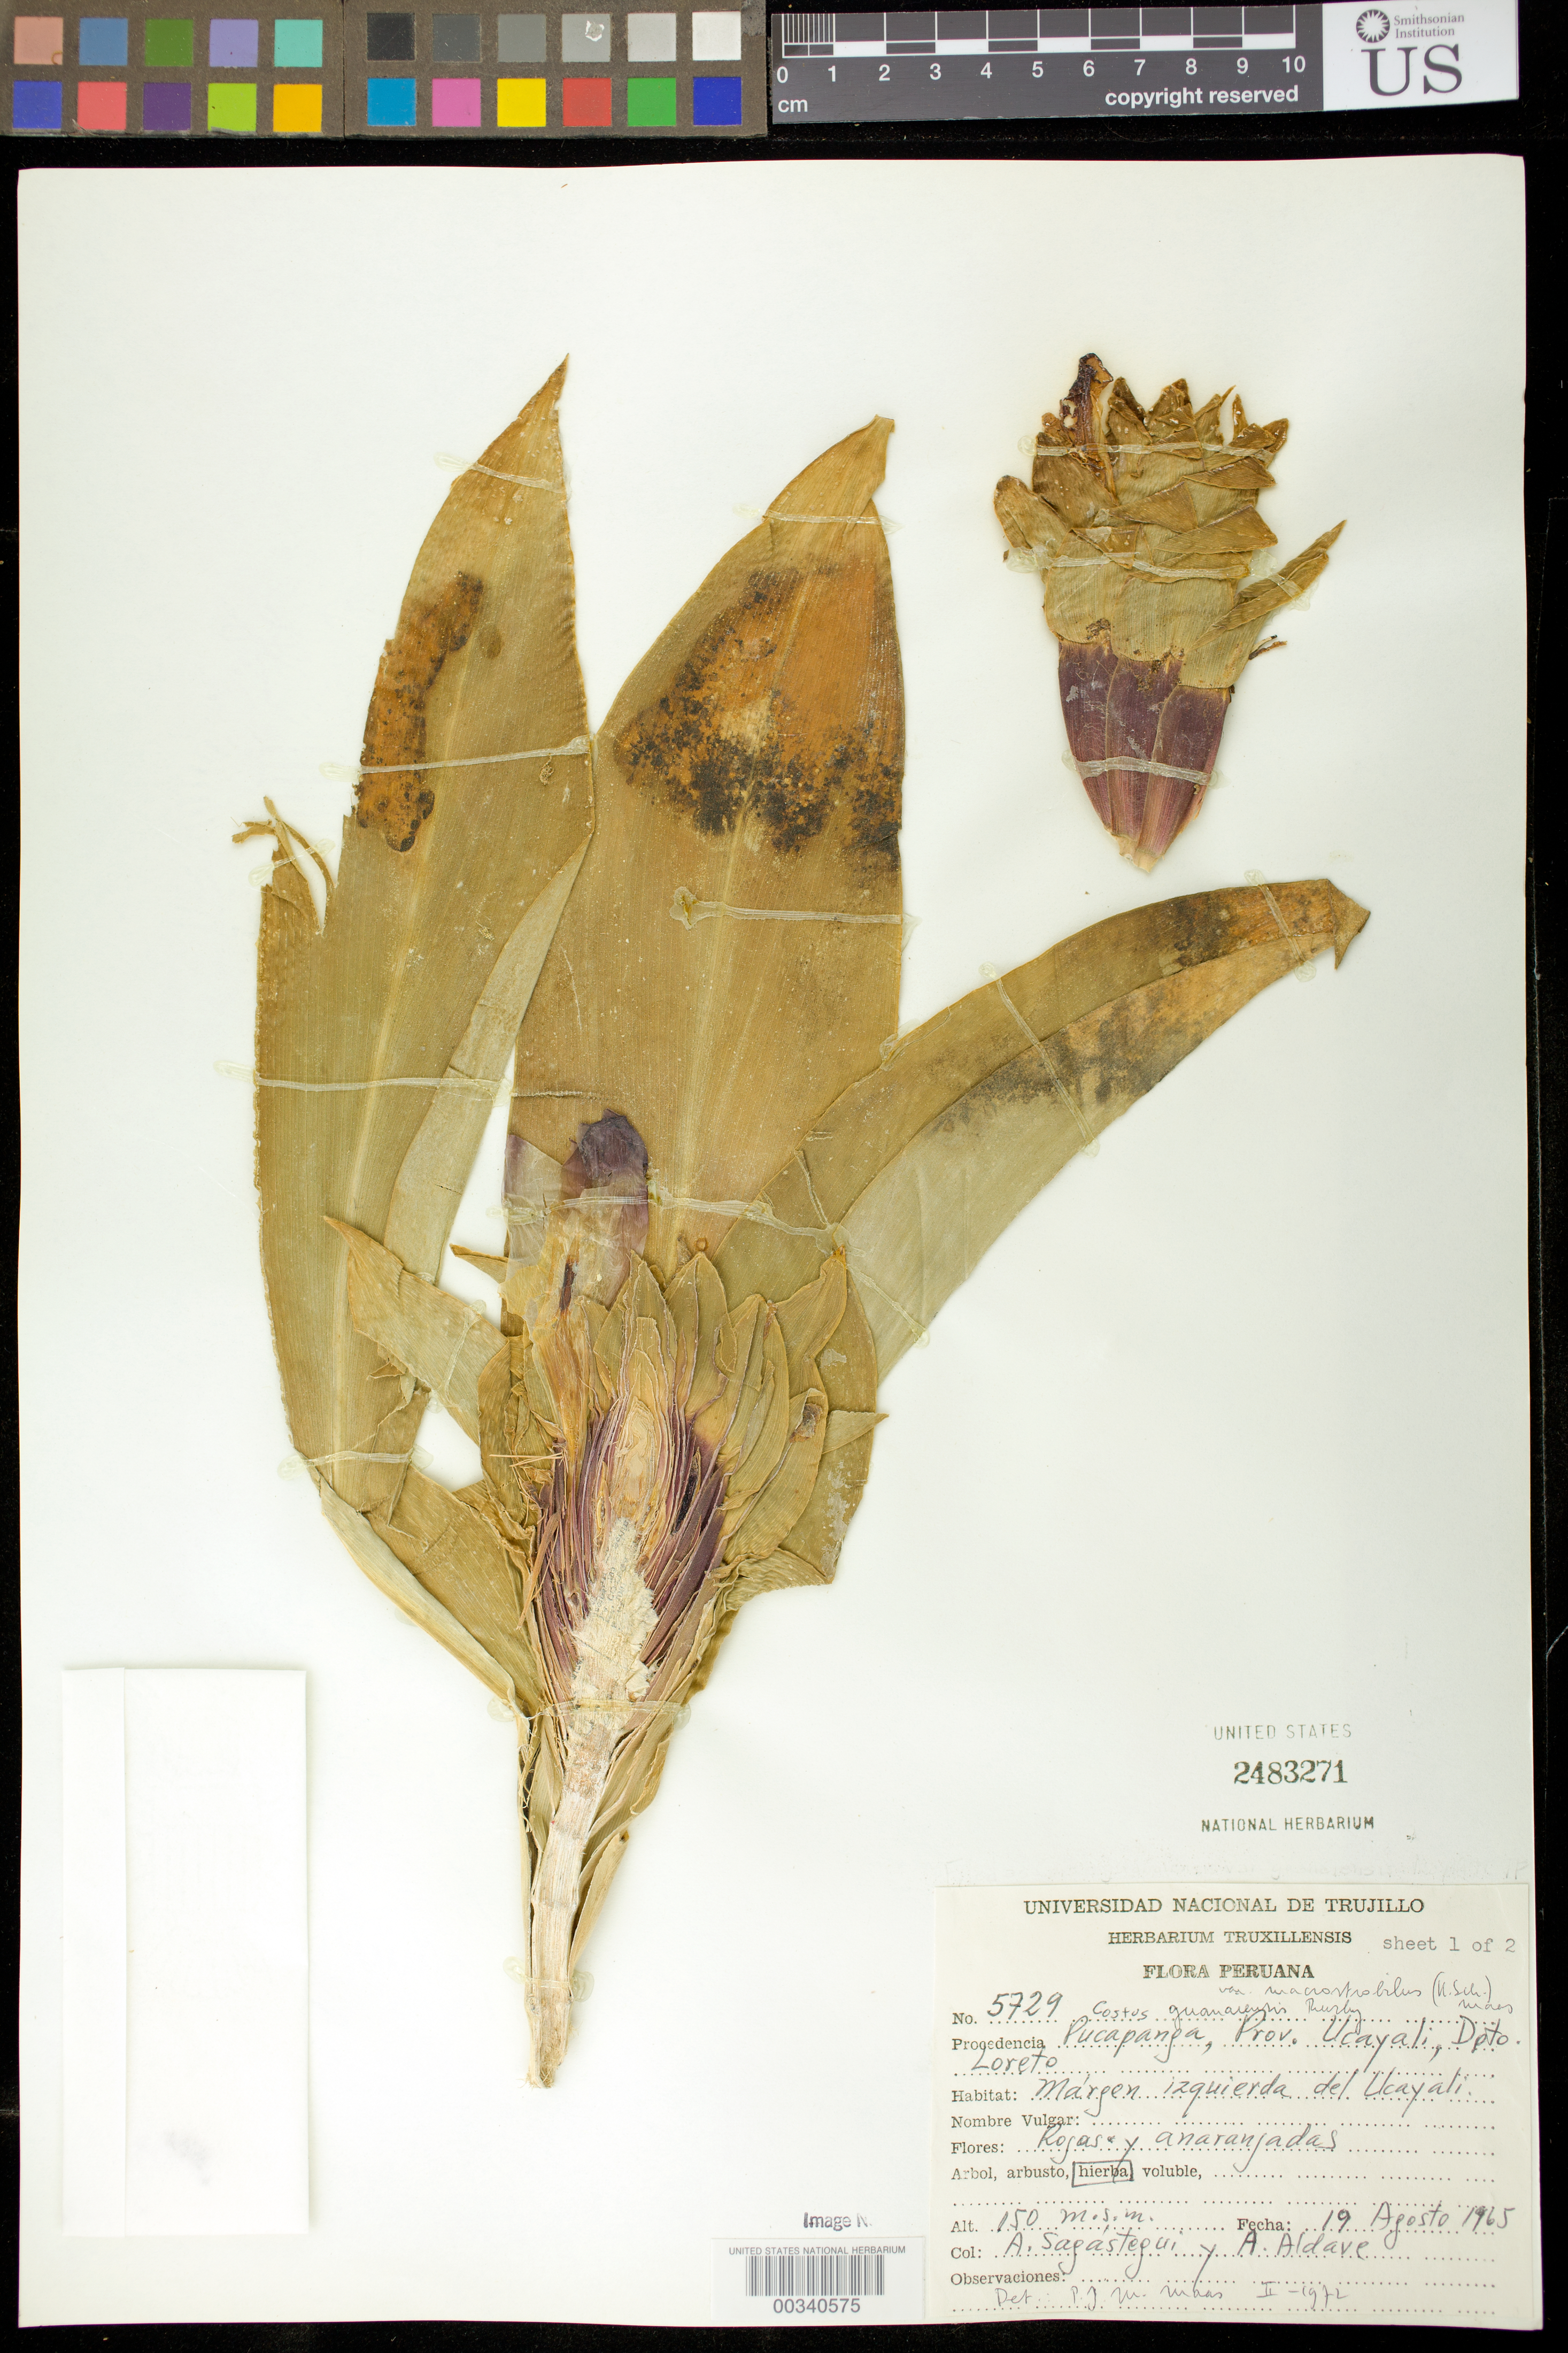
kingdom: Plantae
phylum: Tracheophyta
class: Liliopsida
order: Zingiberales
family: Costaceae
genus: Costus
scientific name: Costus guanaiensis var. guanaiensis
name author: Rusby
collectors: A. Sagástegui A. & A. Aldave Pajares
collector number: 5729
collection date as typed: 19 Aug 1965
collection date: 1965-08-19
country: Peru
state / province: Loreto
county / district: Ucayali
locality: Pucapanga, margen izquierda del ucayali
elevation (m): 150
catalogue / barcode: US 2483271